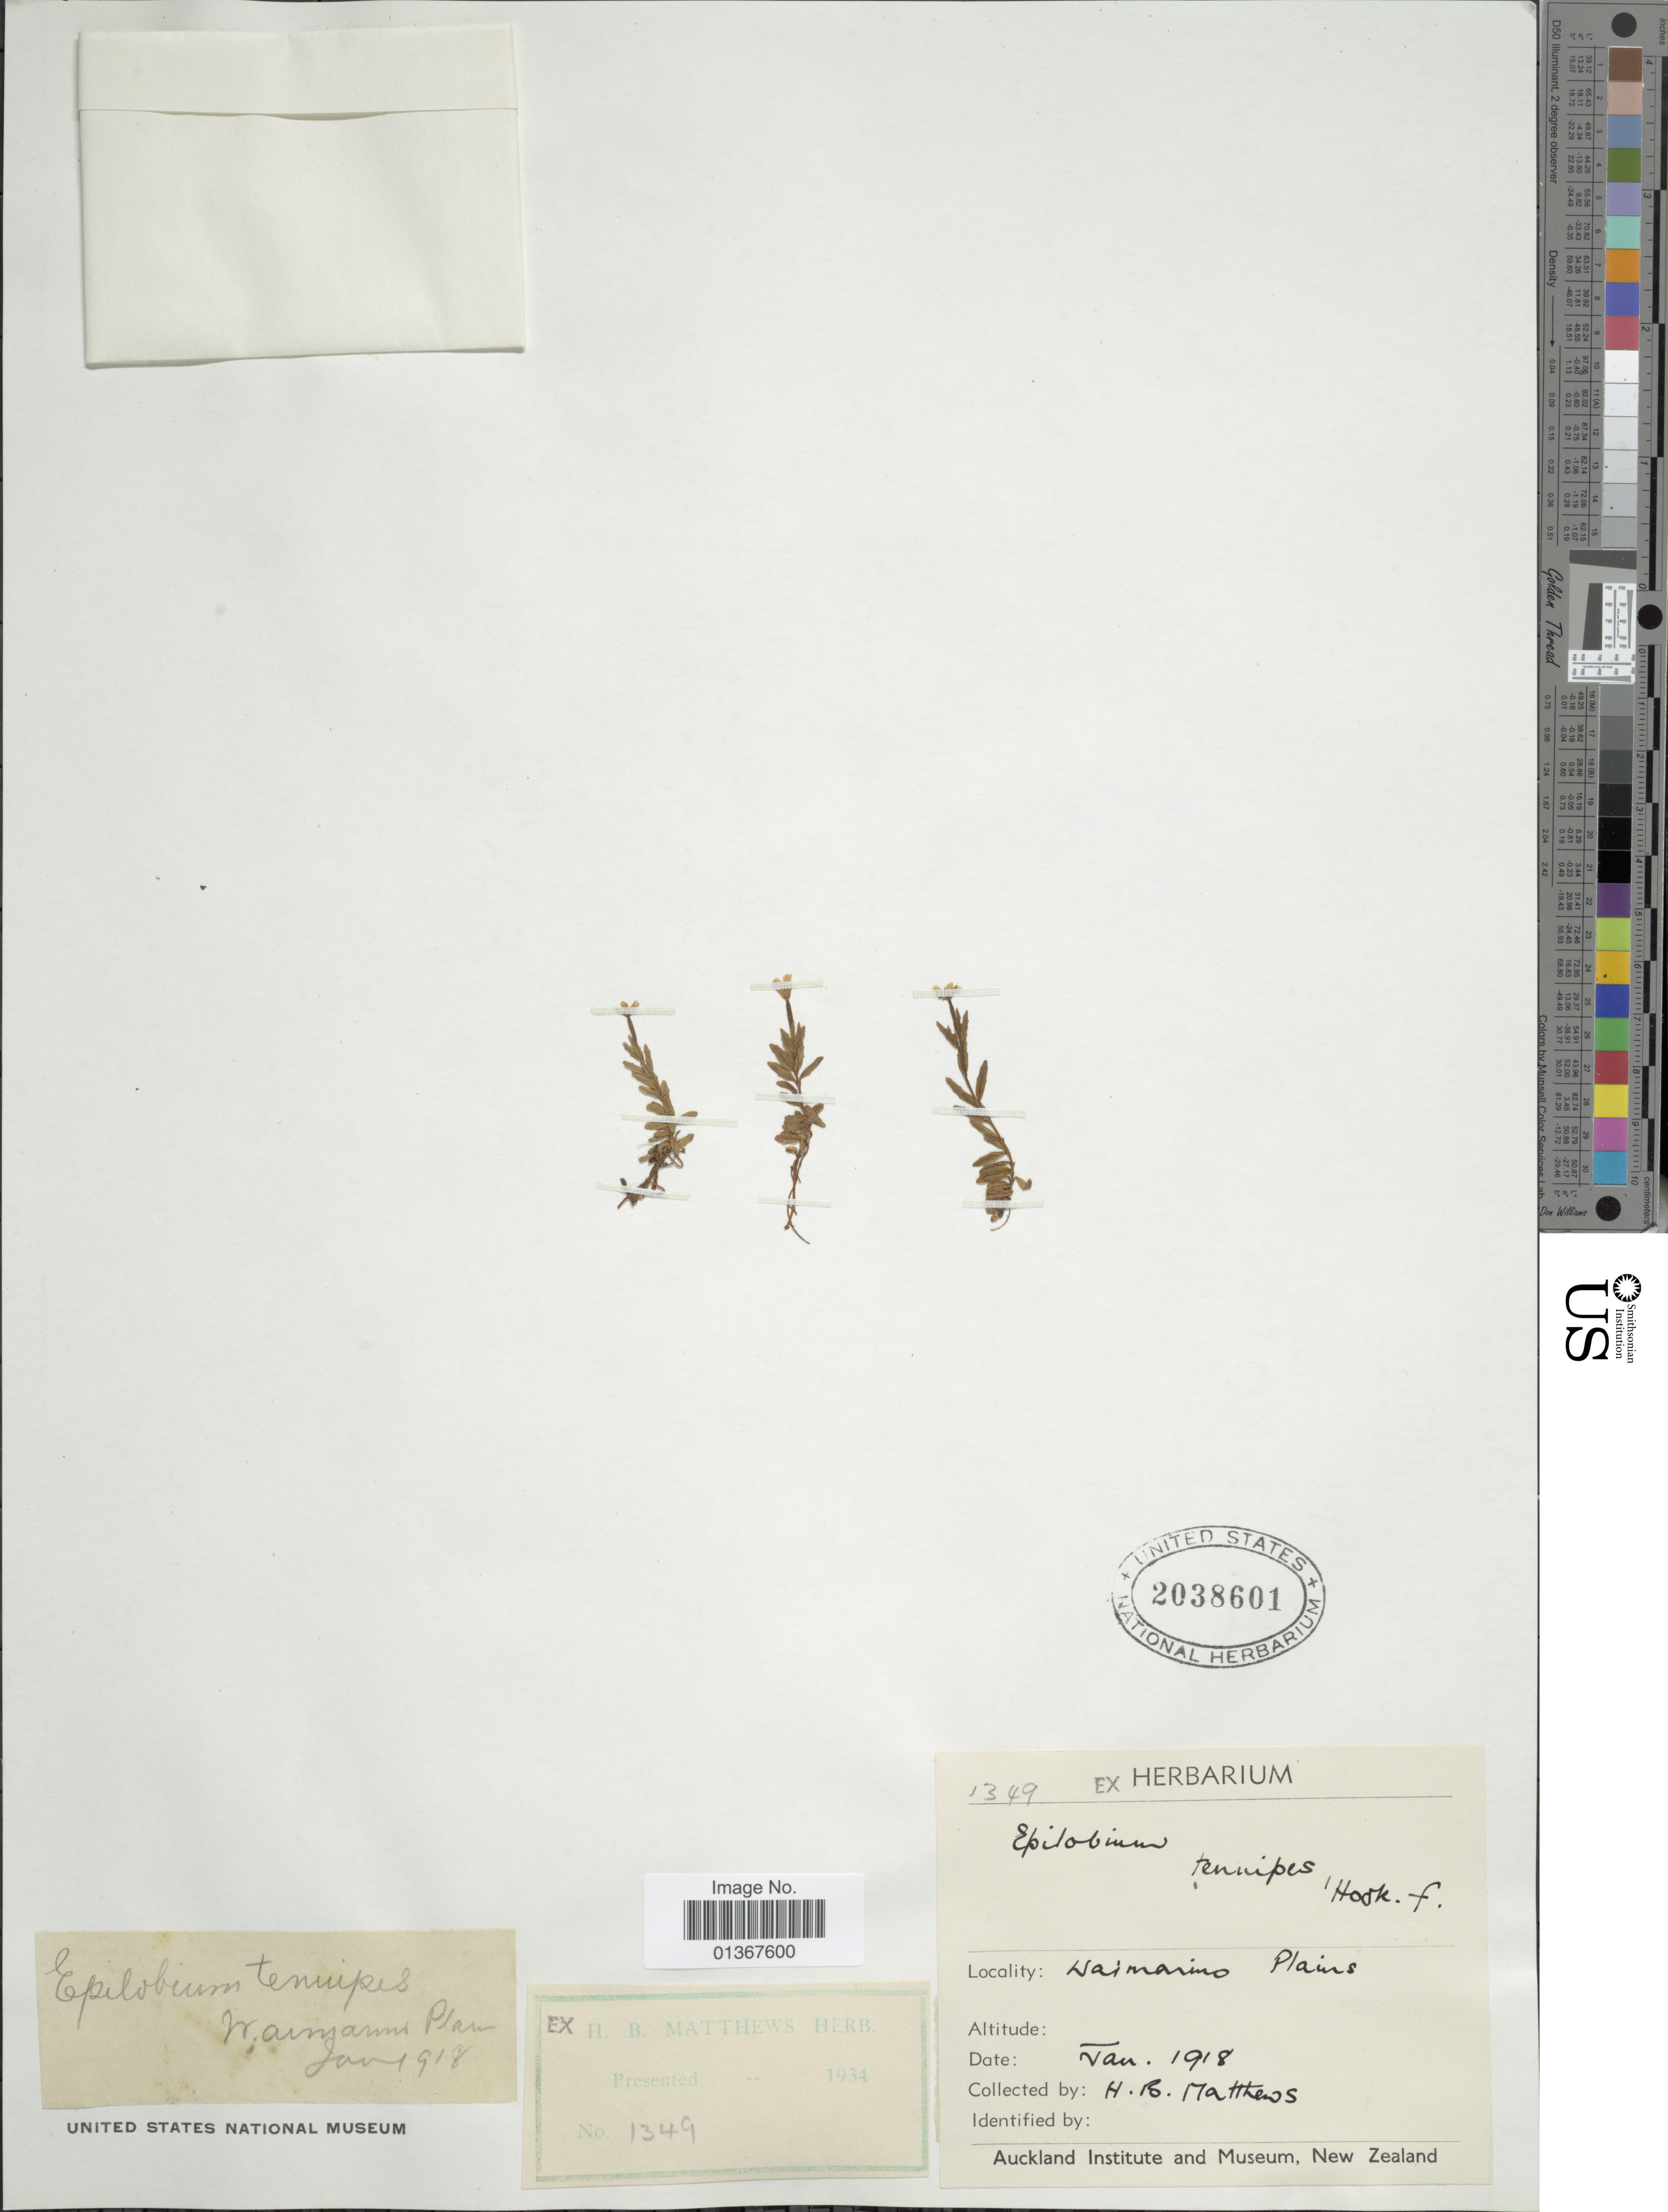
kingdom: Plantae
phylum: Tracheophyta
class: Magnoliopsida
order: Myrtales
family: Onagraceae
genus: Epilobium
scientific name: Epilobium tasmanicum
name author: Hausskn.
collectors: H. B. Matthews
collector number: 1349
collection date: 1918-01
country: New Zealand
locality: Waimarino Plains.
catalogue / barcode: US 2038601